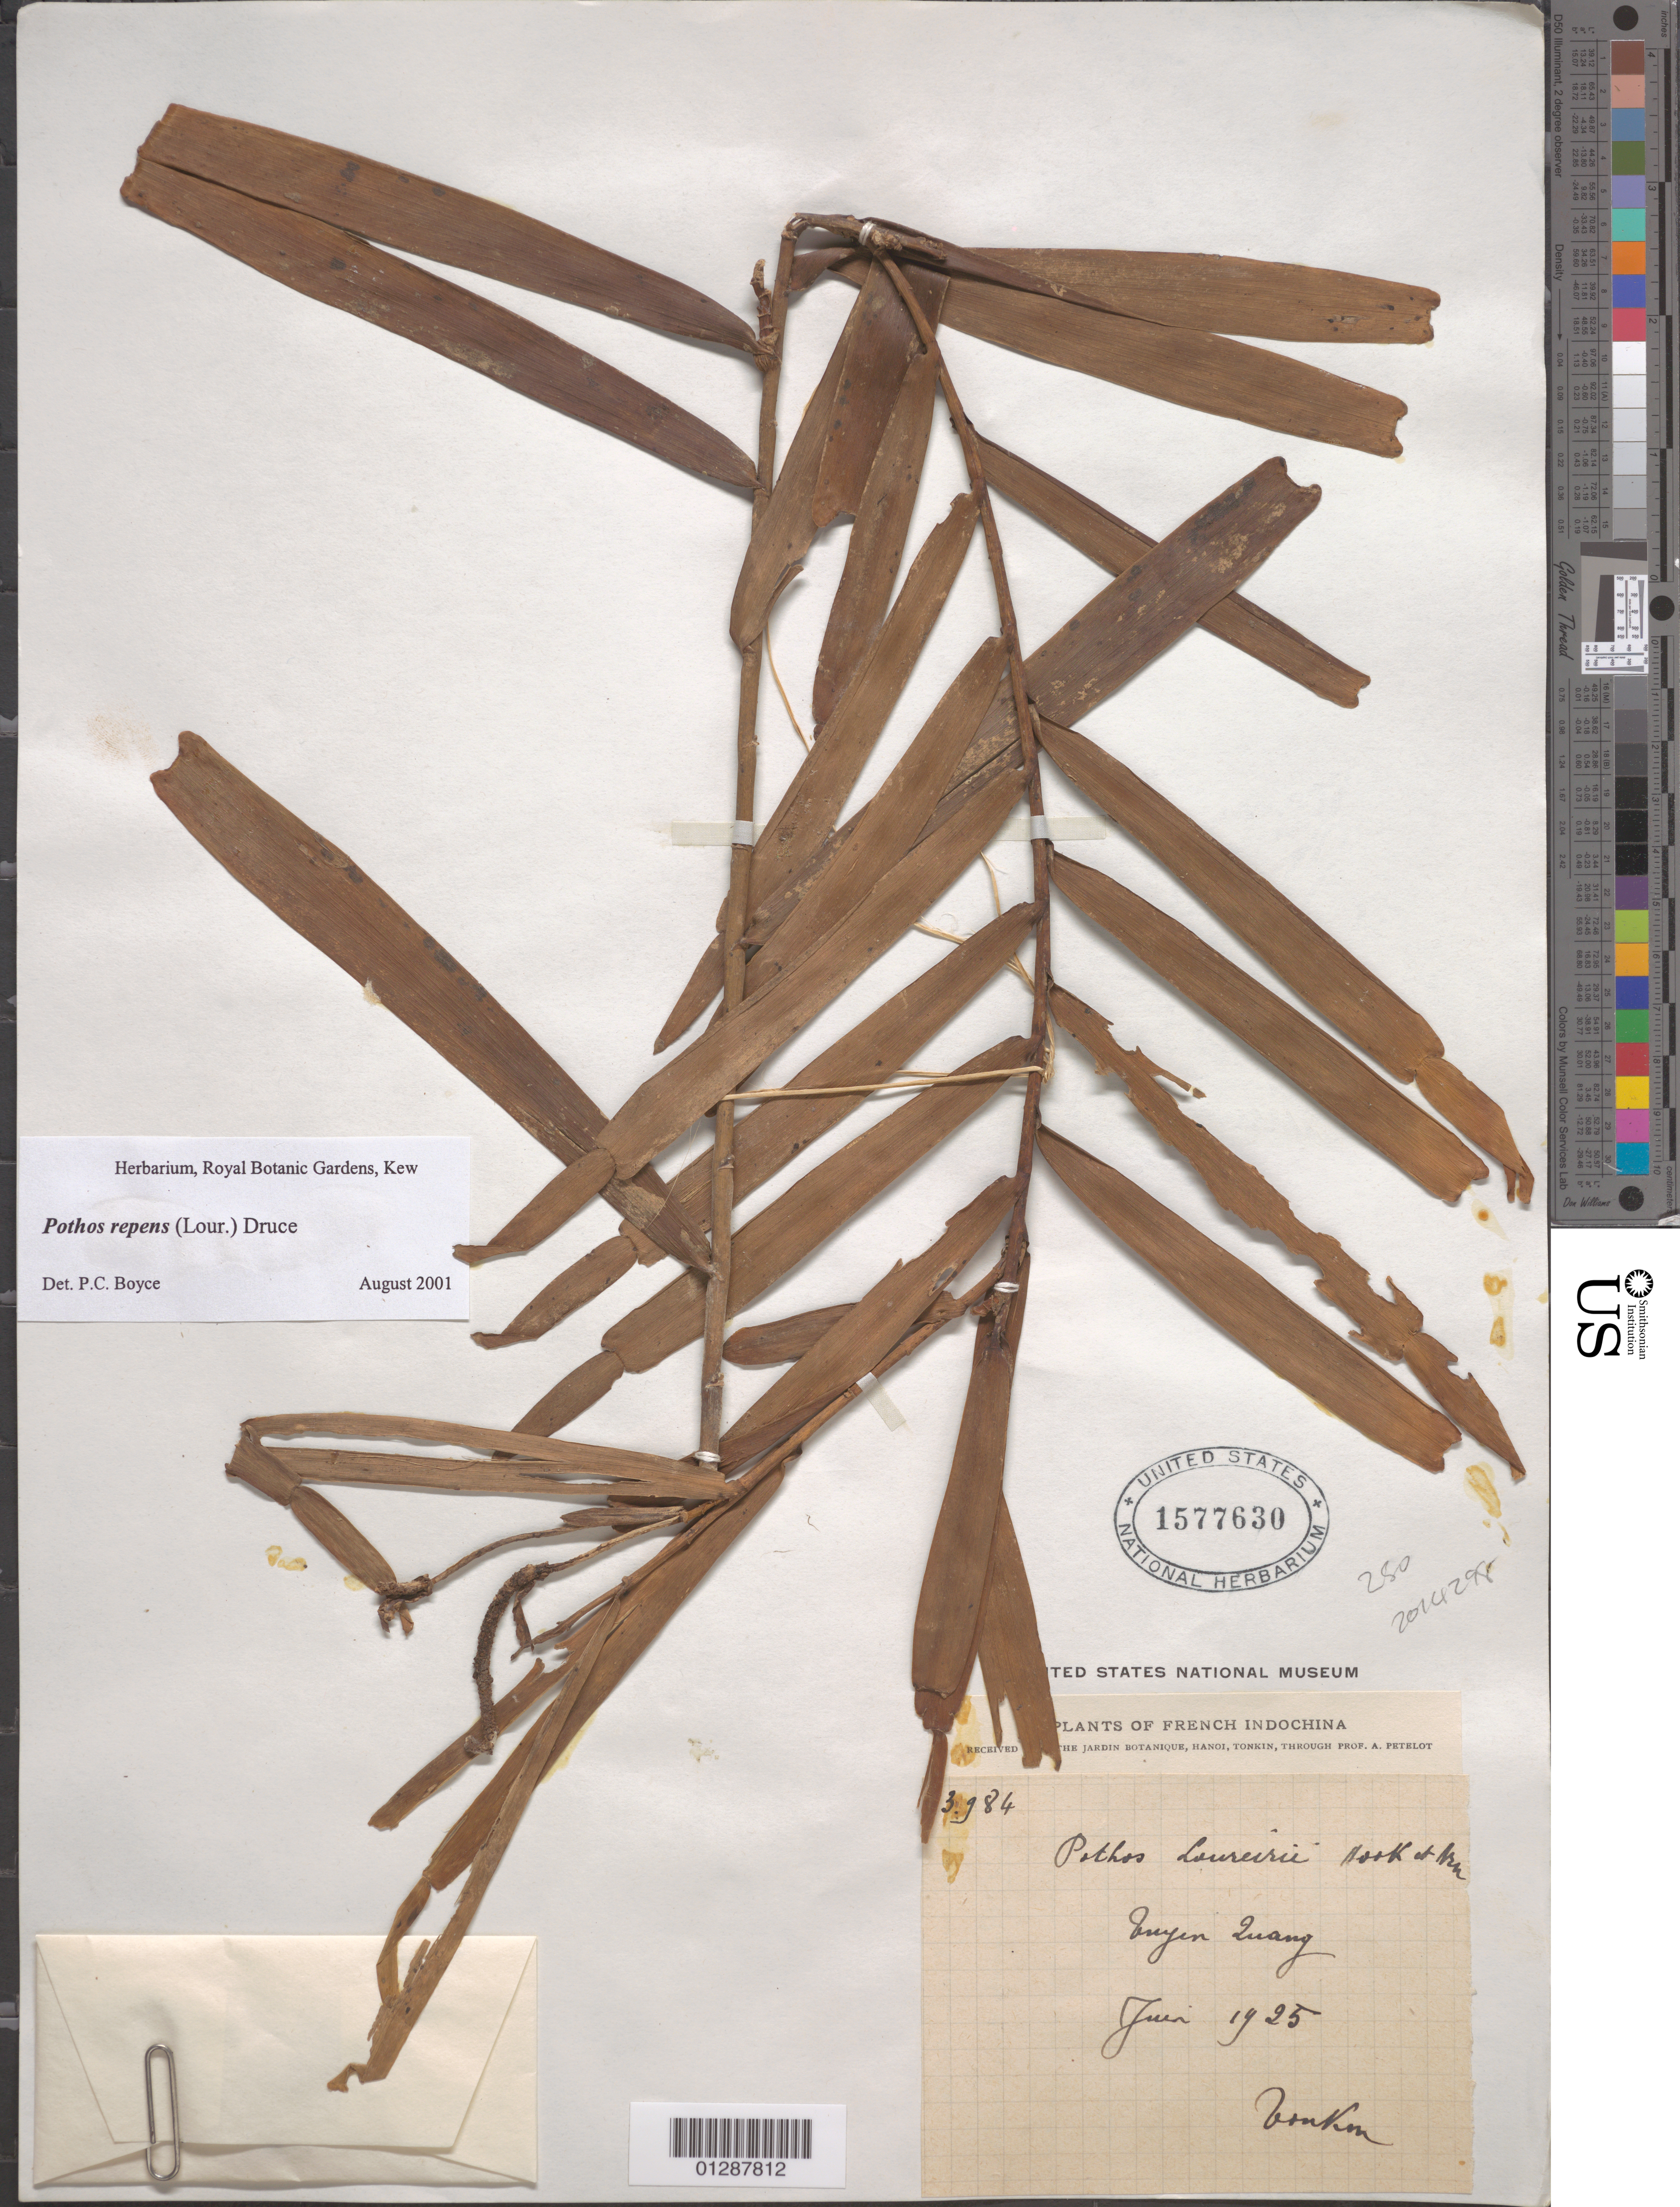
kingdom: Plantae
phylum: Tracheophyta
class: Liliopsida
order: Alismatales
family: Araceae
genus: Pothos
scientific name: Pothos repens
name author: (Lour.) Druce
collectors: P. A. Pételot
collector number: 3984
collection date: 1925-06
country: Vietnam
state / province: Tuyen Quang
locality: French Indochina.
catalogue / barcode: US 1577630